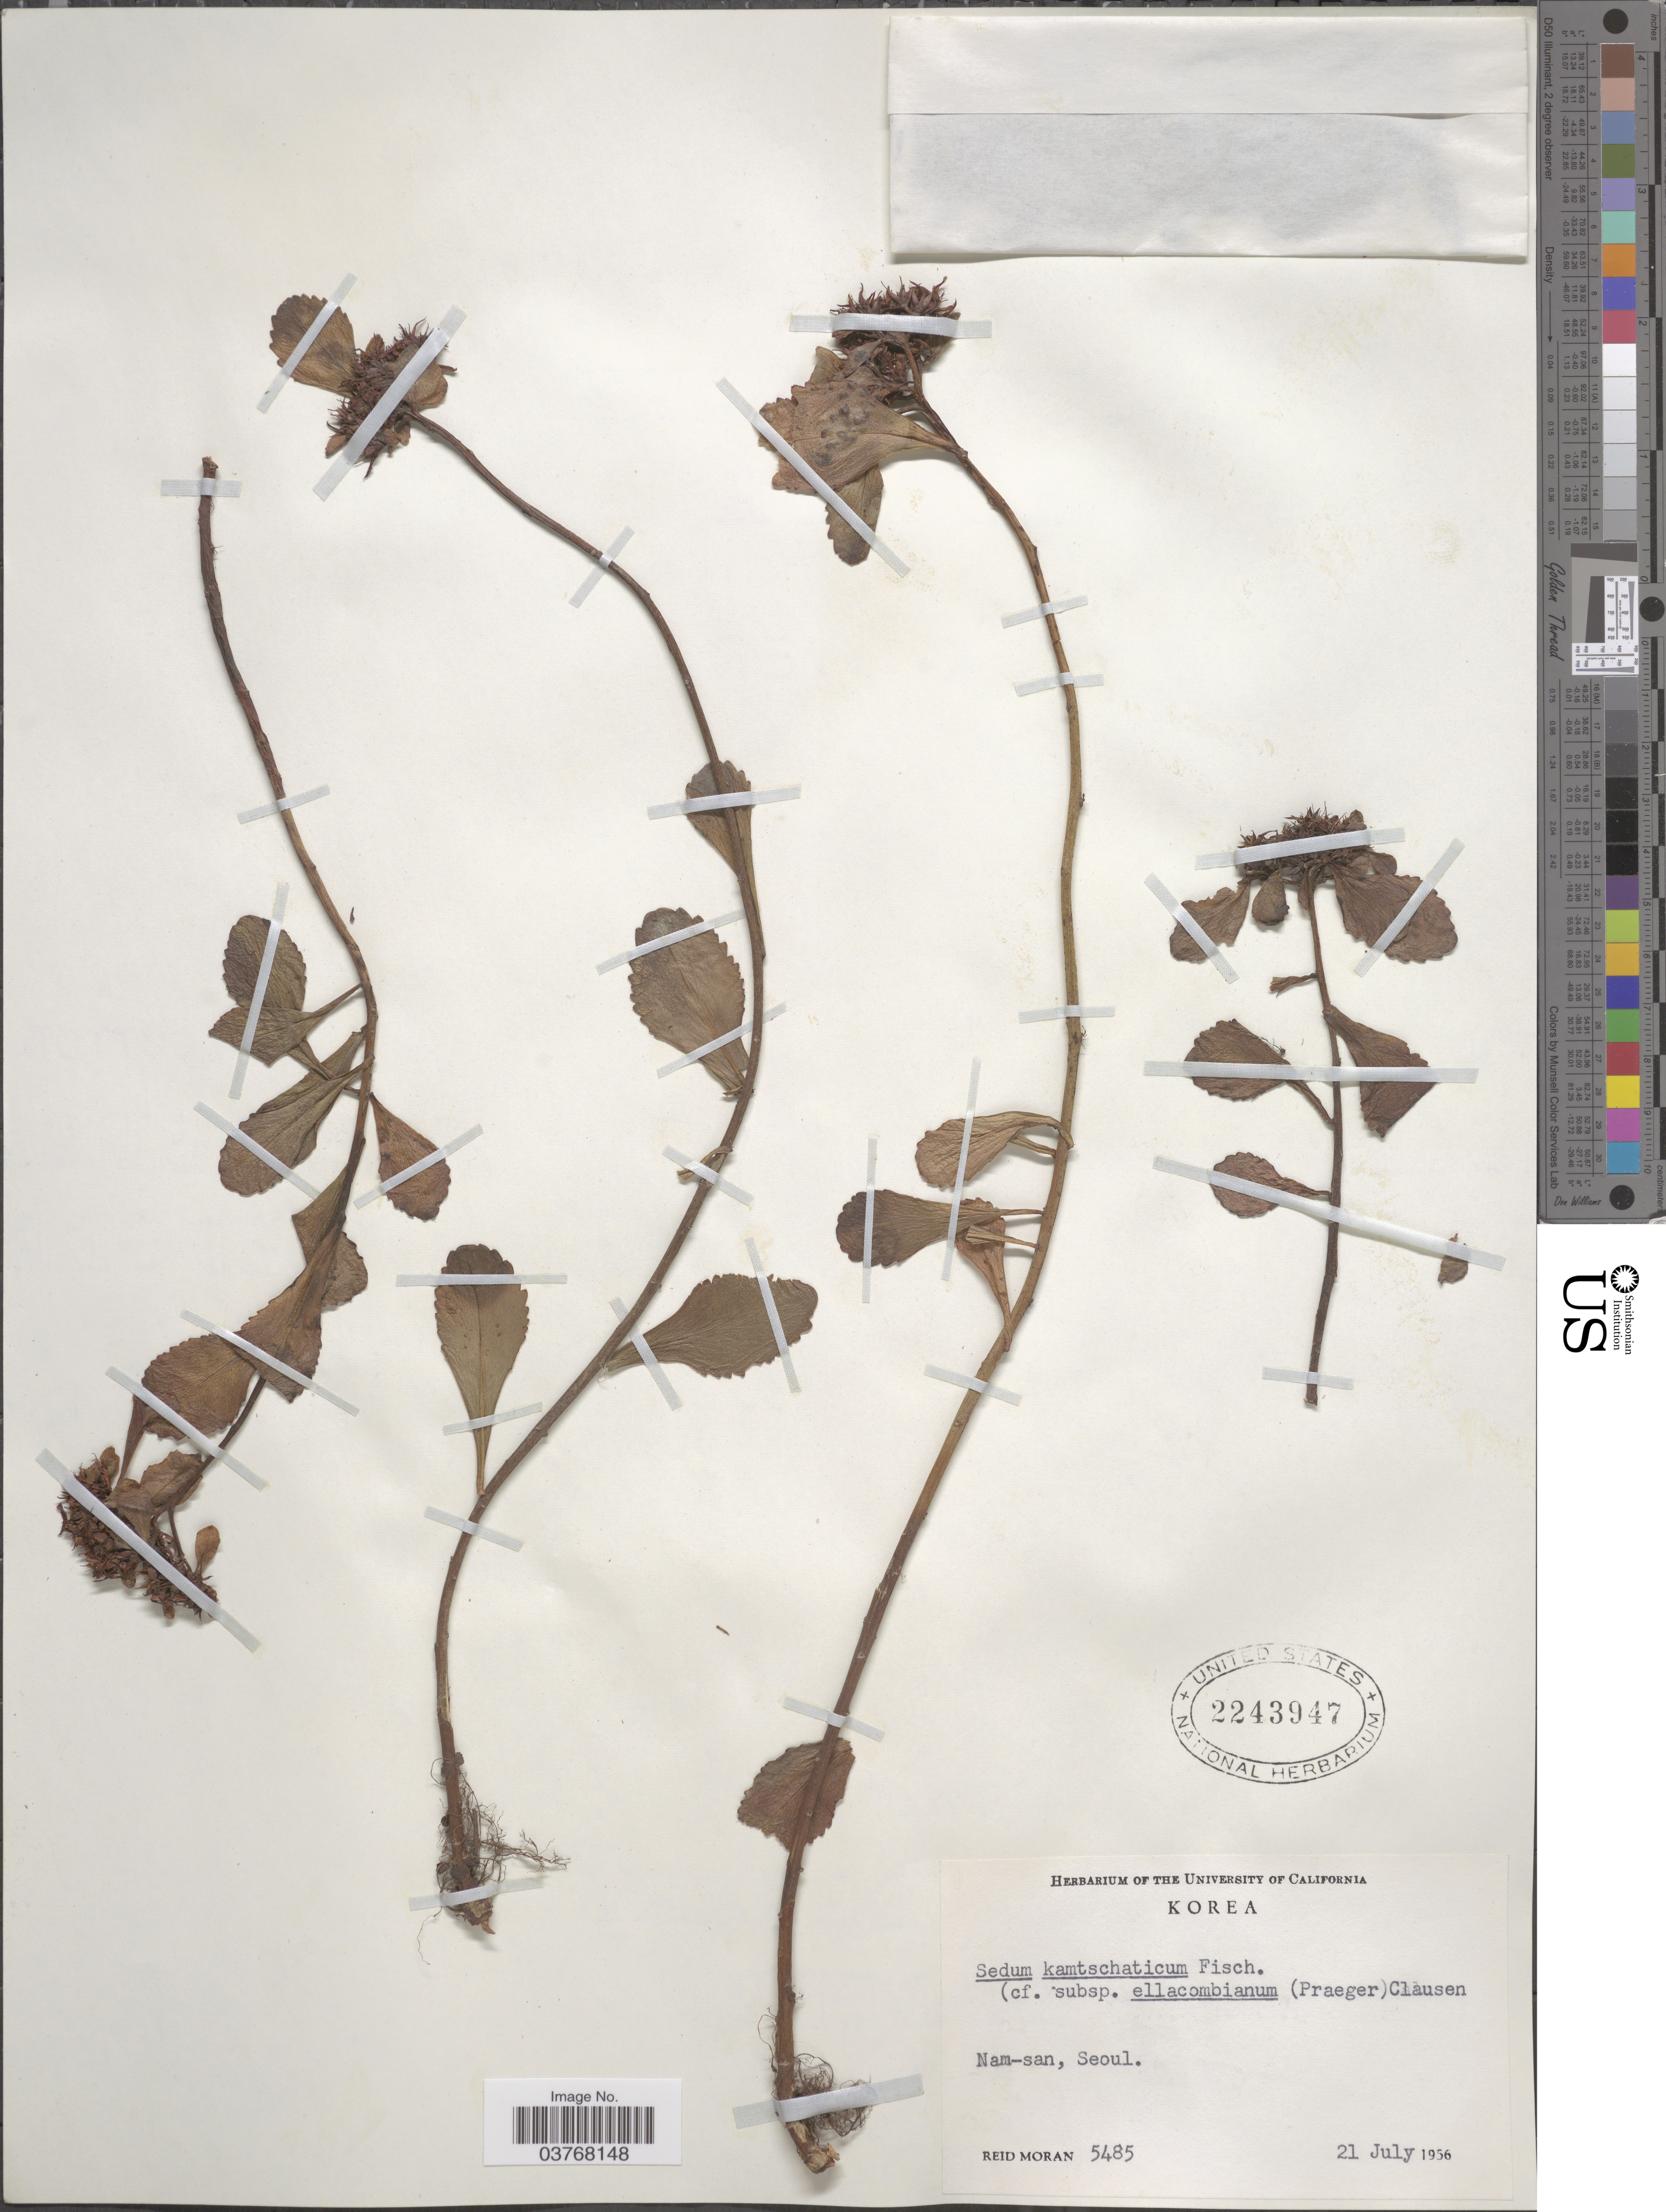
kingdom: Plantae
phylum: Tracheophyta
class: Magnoliopsida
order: Saxifragales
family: Crassulaceae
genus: Sedum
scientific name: Sedum kamtschaticum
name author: Fisch. & C.A. Mey.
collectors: R. V. Moran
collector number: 5485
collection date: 1956-07-21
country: South Korea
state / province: Seoul Special City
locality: Nam-san, Seoul.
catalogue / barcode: US 2243947